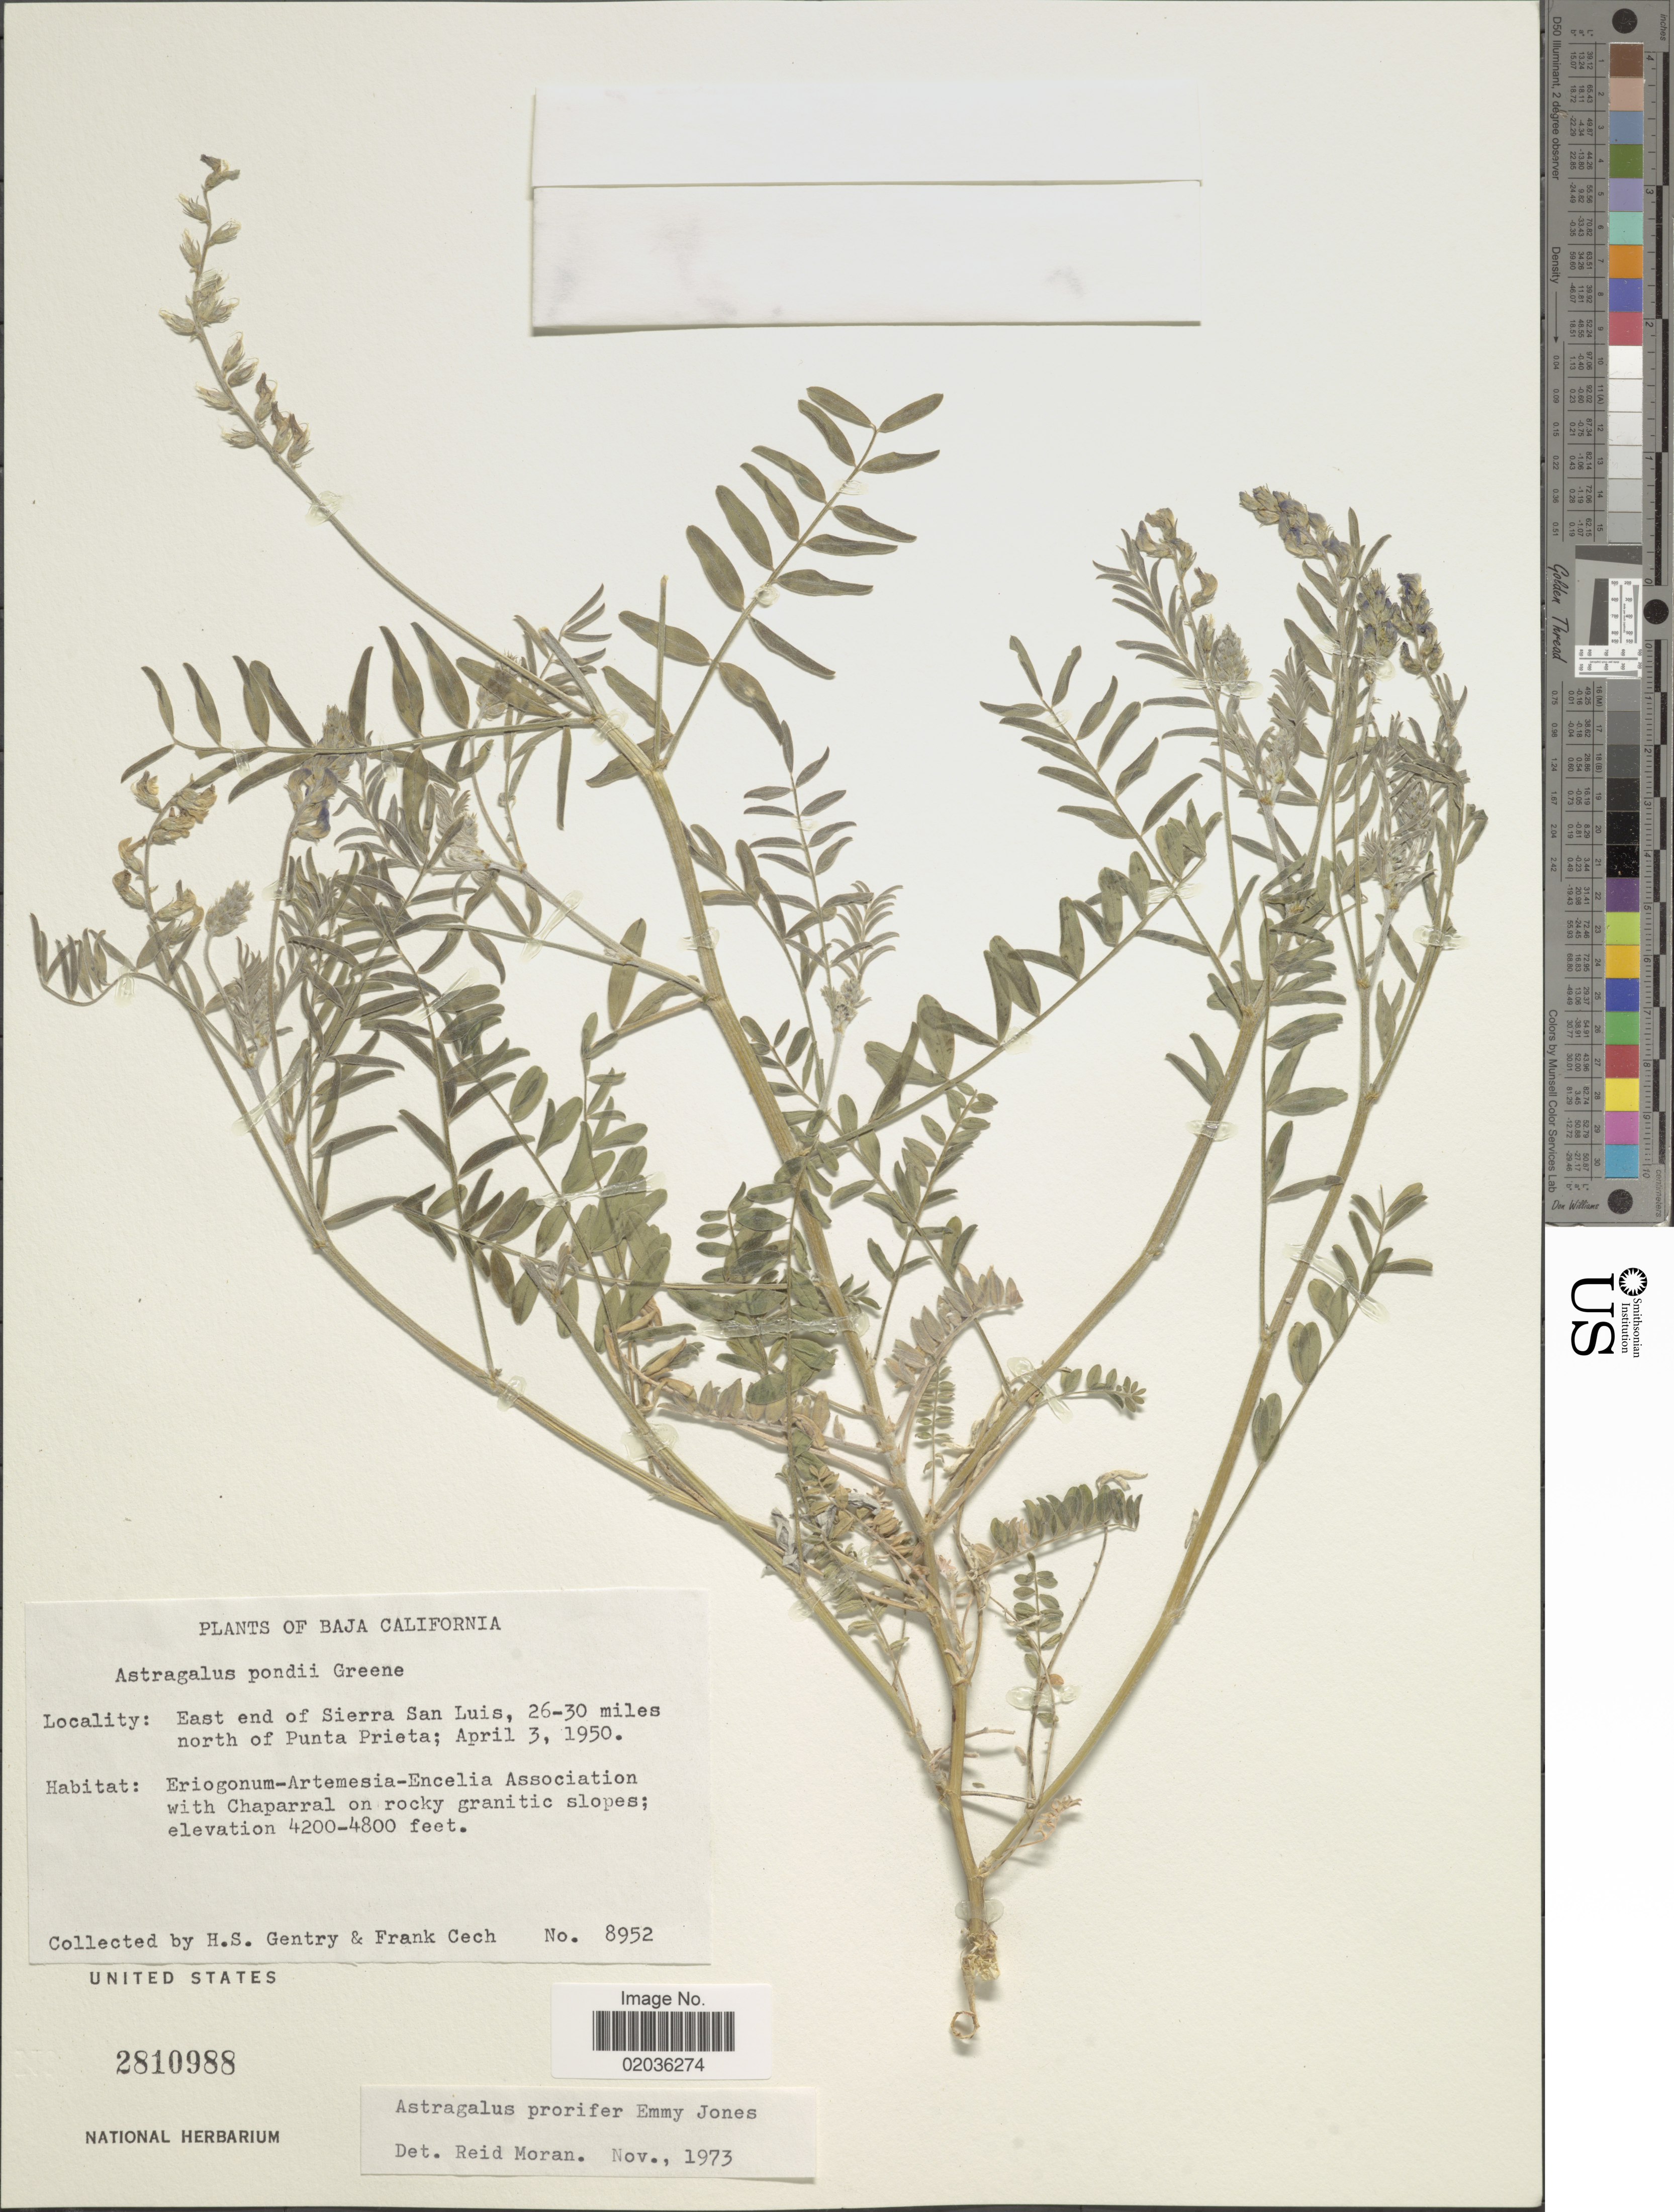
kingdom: Plantae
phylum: Tracheophyta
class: Magnoliopsida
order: Fabales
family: Fabaceae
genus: Astragalus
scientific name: Astragalus prorifer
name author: M.E. Jones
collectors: H. S. Gentry & F. Cech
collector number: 8952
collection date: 1950-04-03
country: Mexico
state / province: Baja California Norte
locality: East end of Sierra San Luis, 26-30 miles north of Punta Prieta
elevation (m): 1280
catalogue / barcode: US 2810988